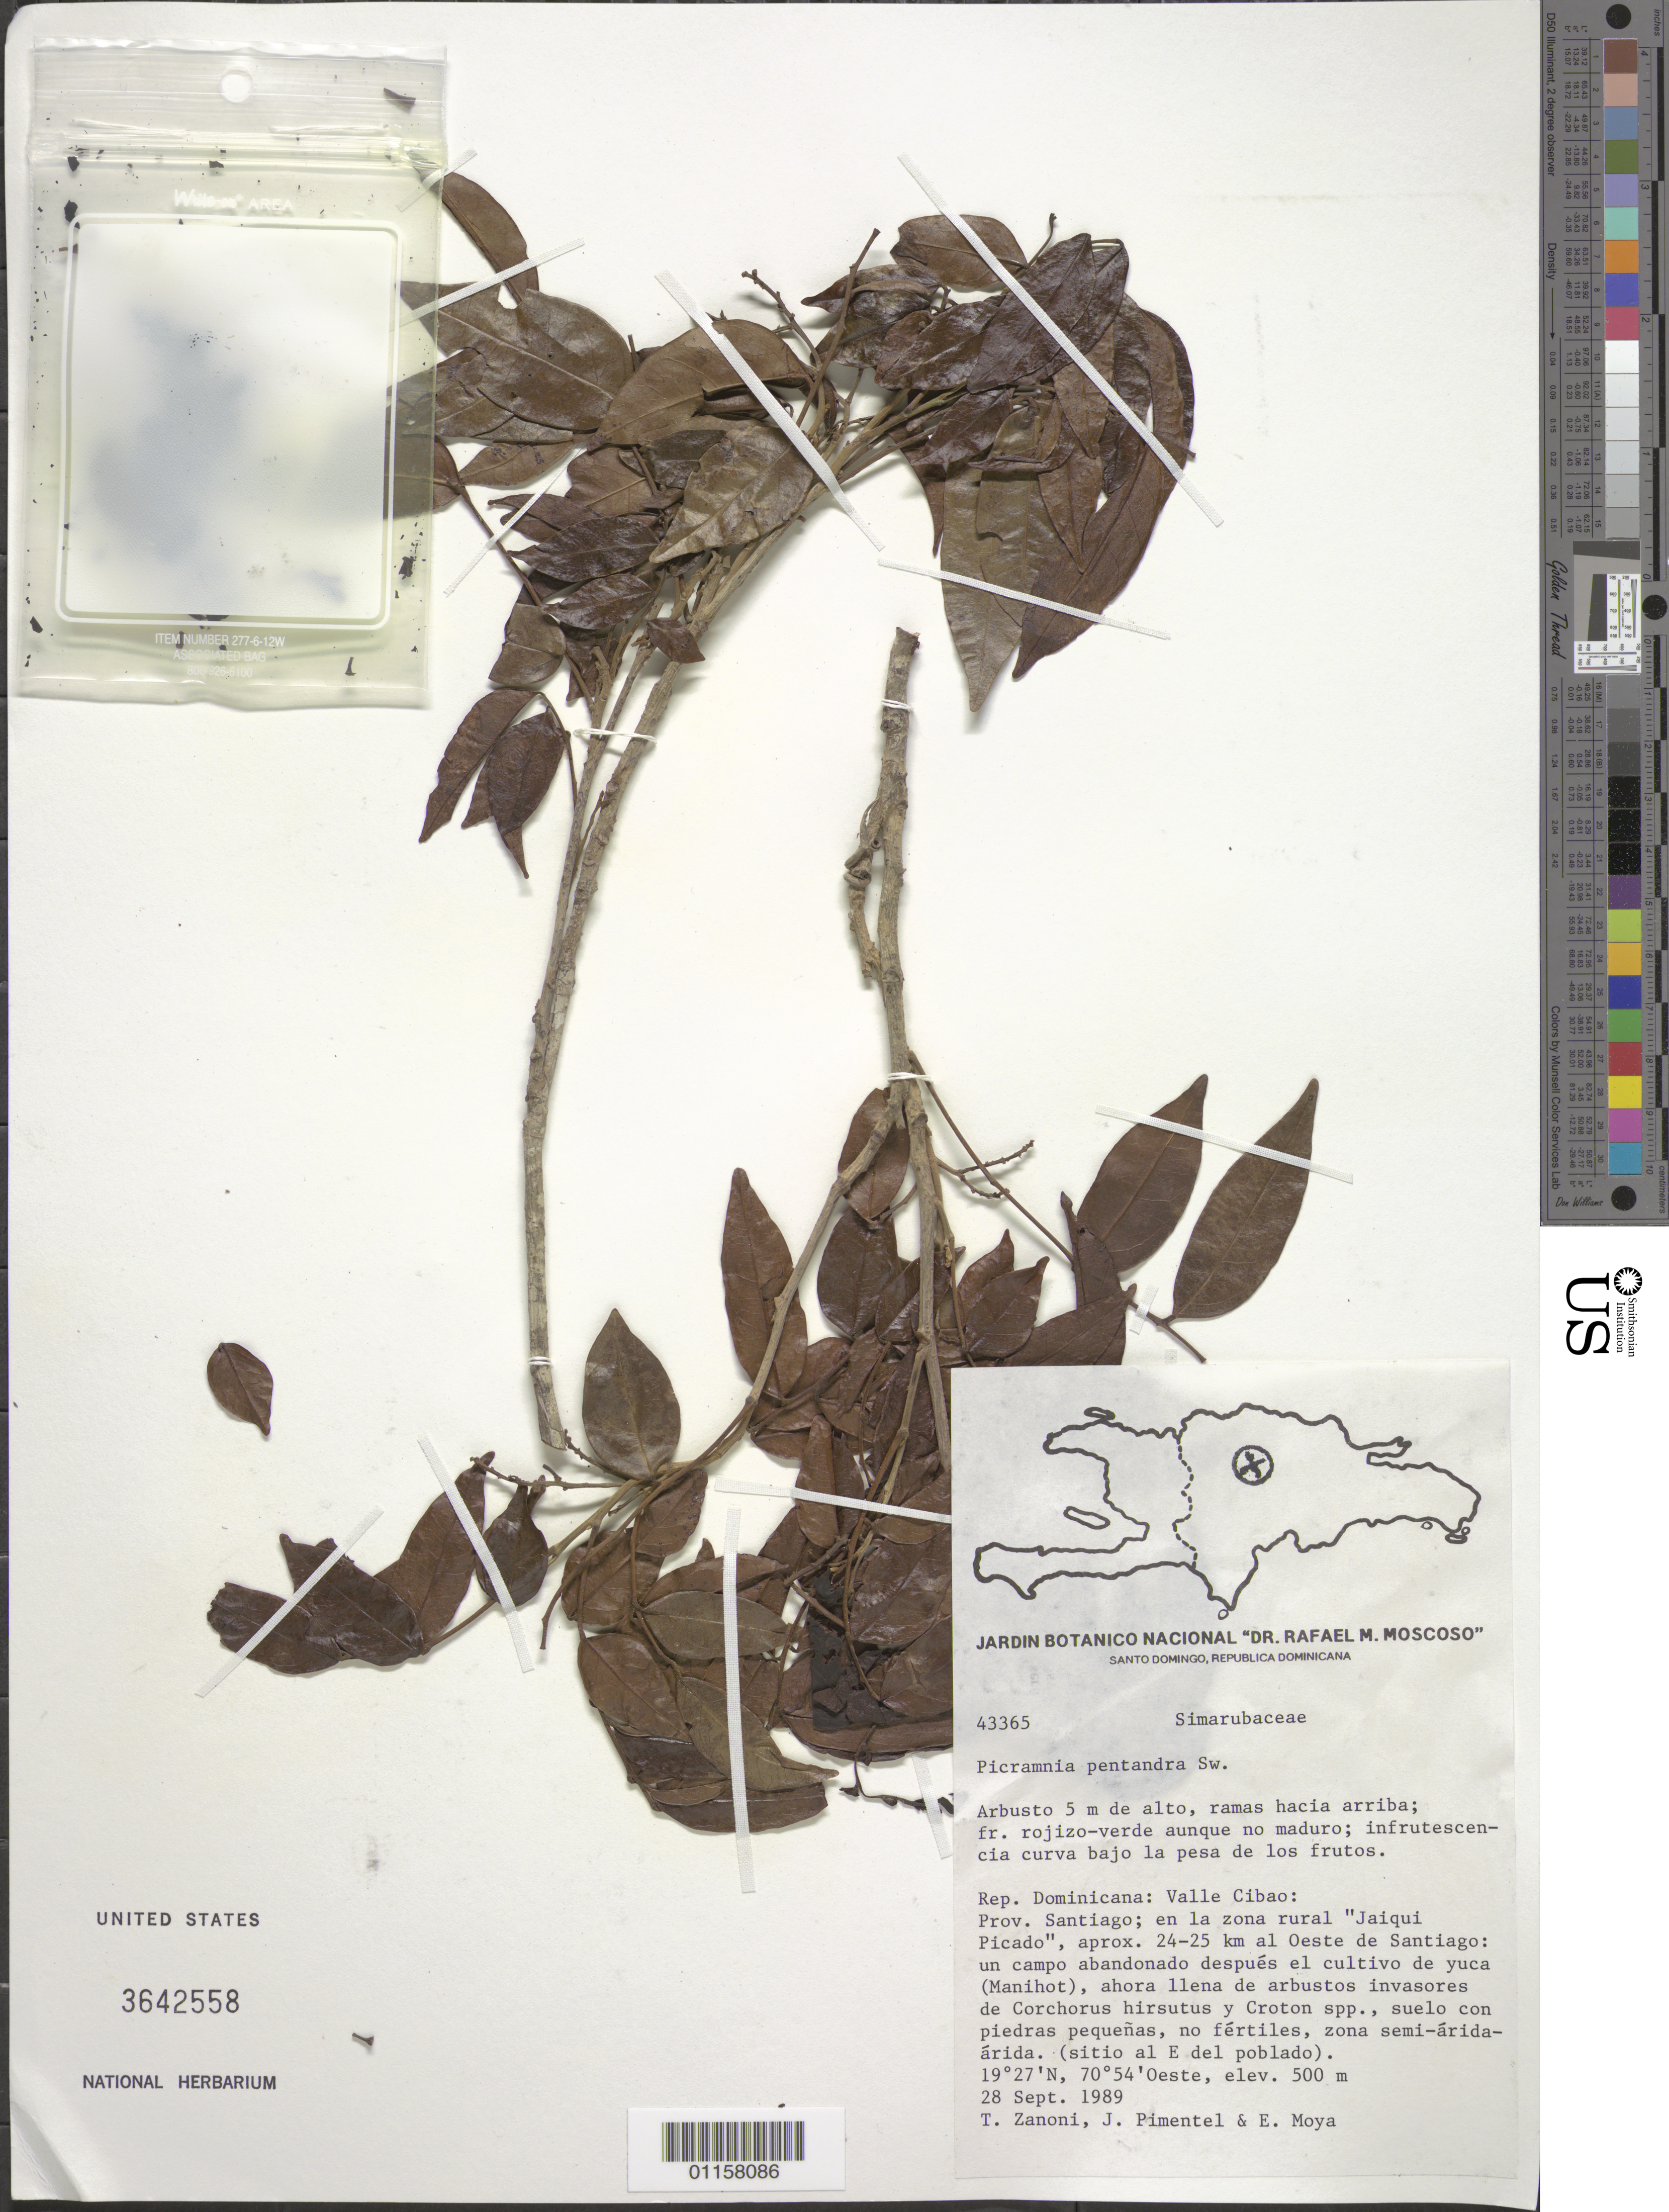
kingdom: Plantae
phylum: Tracheophyta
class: Magnoliopsida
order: Picramniales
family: Picramniaceae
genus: Picramnia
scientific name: Picramnia pentandra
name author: Sw.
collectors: T. A. Zanoni, J. Pimentel & E. Moya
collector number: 43365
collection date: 1989-09-28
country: Dominican Republic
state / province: Santiago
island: Hispaniola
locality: Valle Cibao; en la zona rural "Jaiqui Picado", aprox. 24-25 km al Oeste de Santiago.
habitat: Un campo abandonado después el cultivo de yuca (Manihot), ahora llena de arbustos invasores de Corchorus hirsutus y Croton spp., suelo con piedras pequeñas, no fértiles, zona semi-árida. (Sitio al E del poblado.)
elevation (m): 500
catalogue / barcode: US 3642558